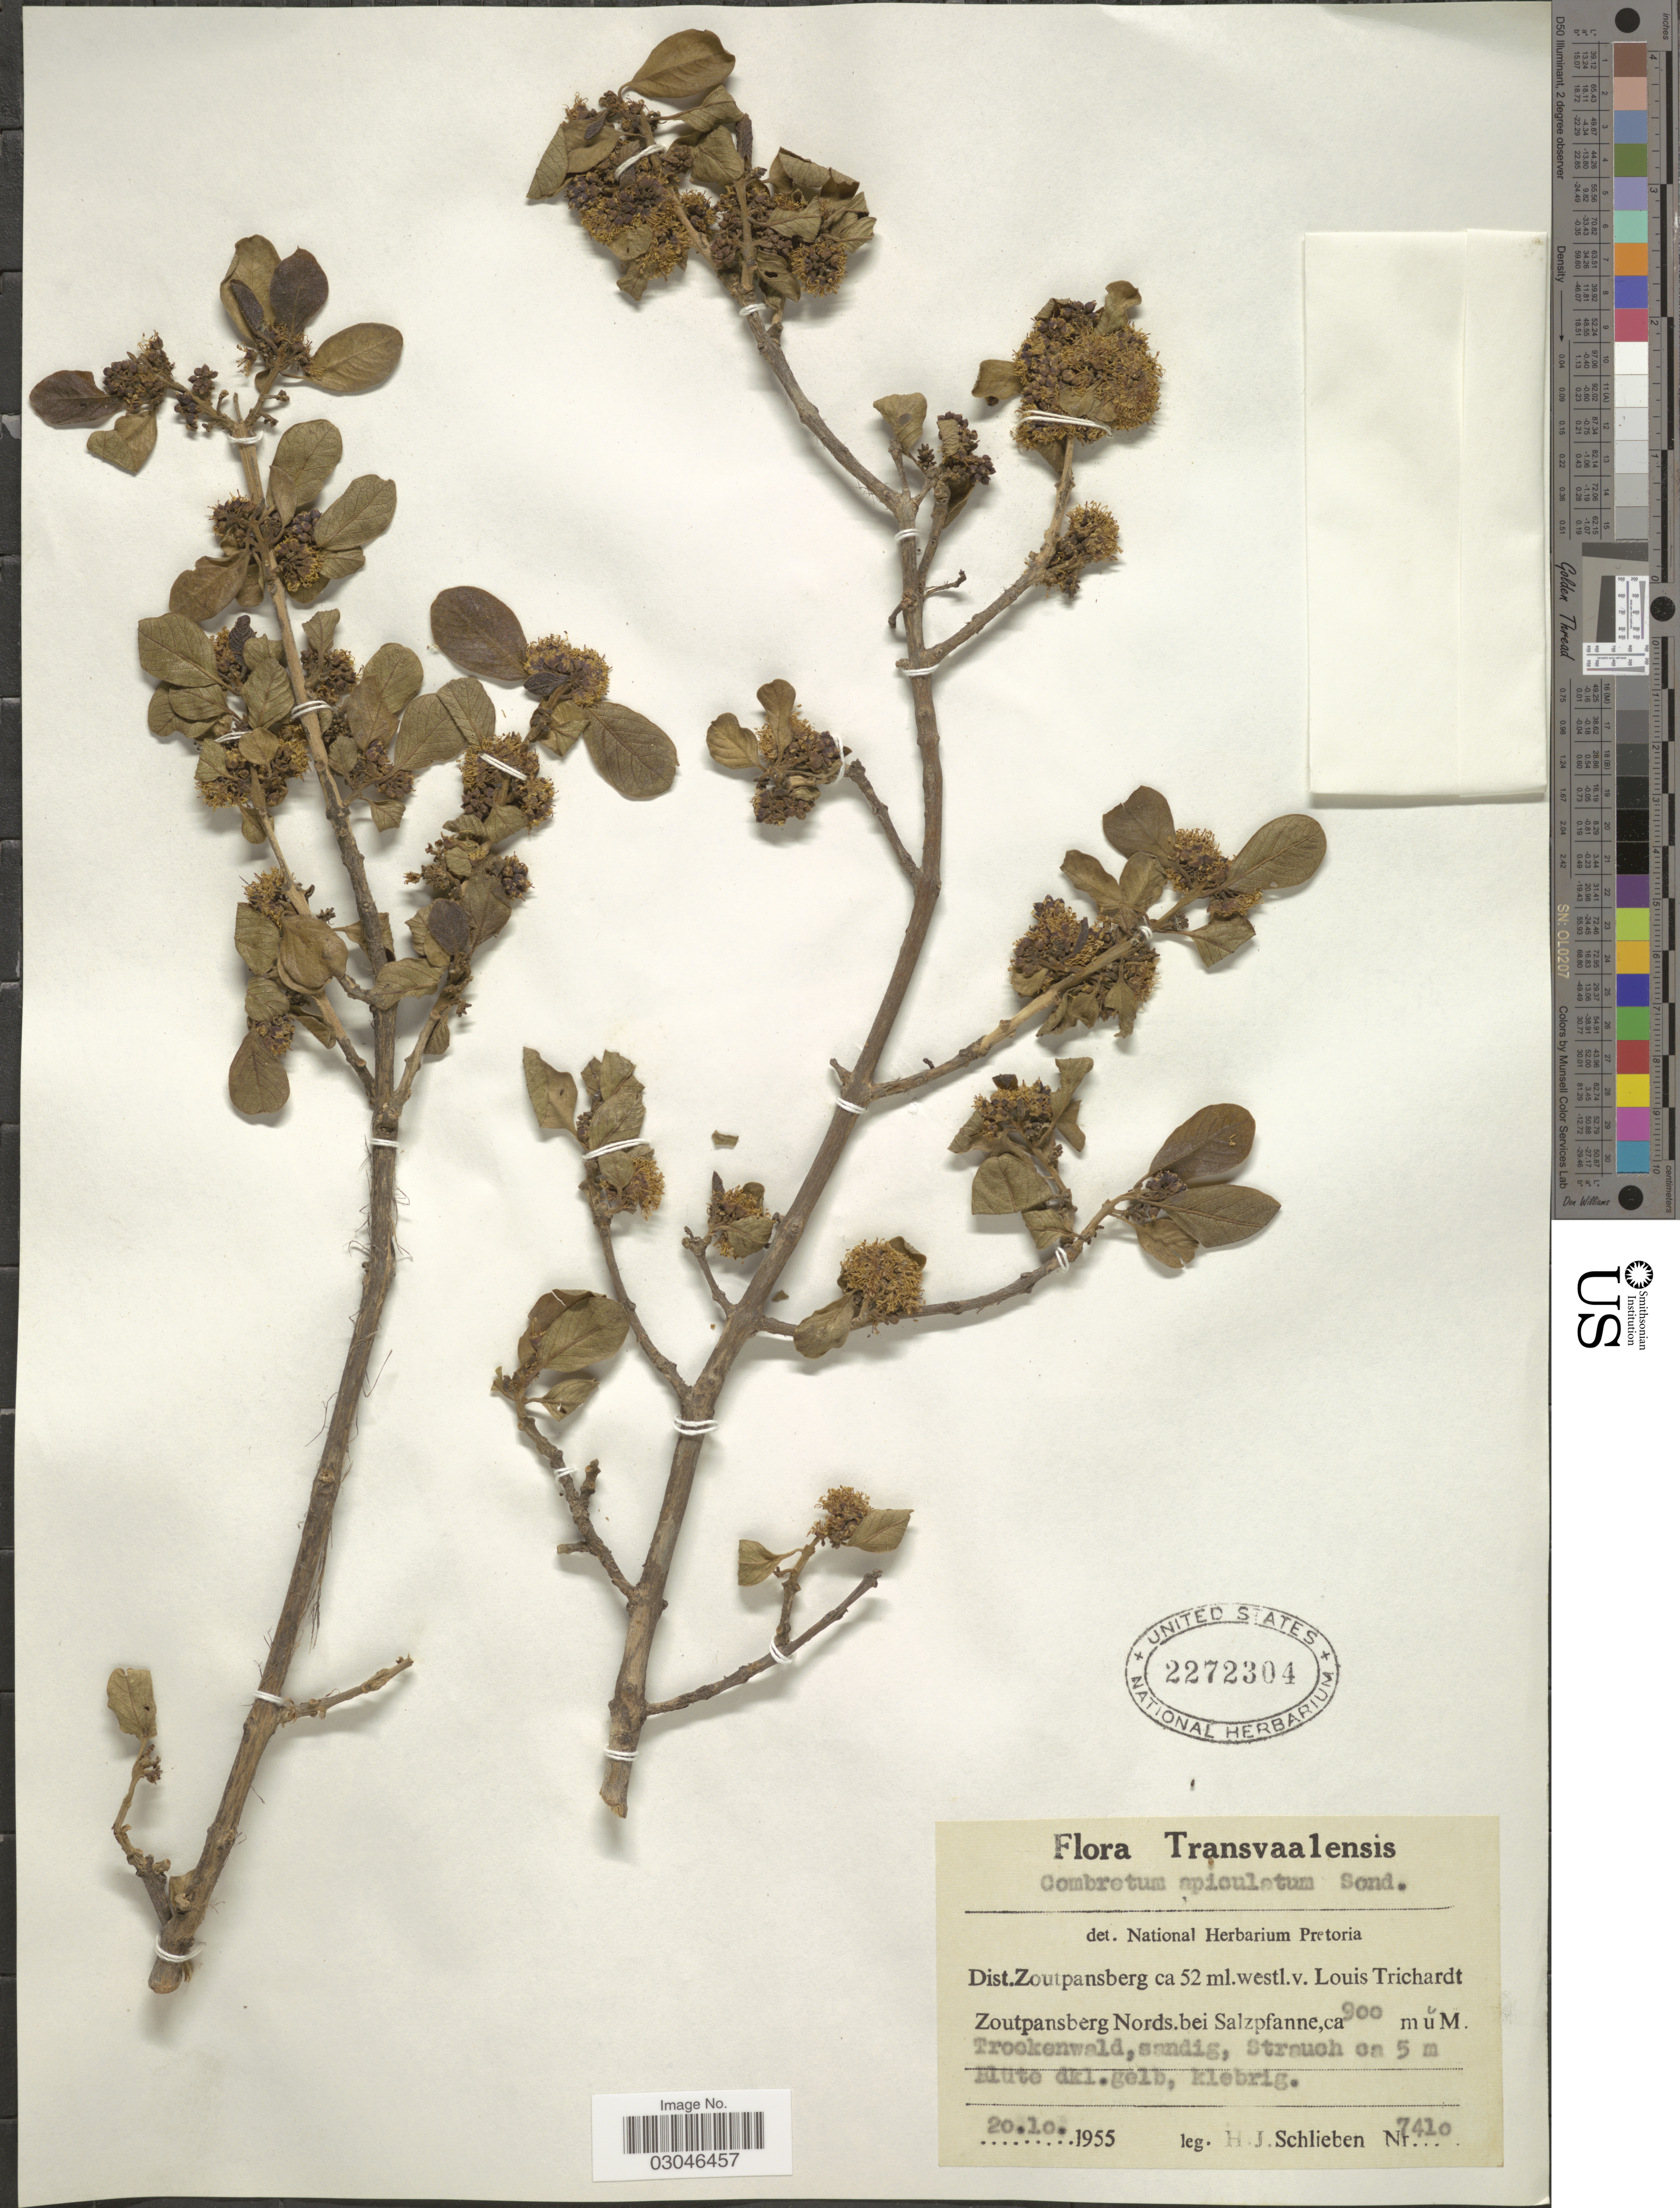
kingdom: Plantae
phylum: Tracheophyta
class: Magnoliopsida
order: Myrtales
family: Combretaceae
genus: Combretum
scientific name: Combretum apiculatum subsp. apiculatum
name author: Sond.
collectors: H. J. Schlieben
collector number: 7410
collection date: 1955-10-20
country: South Africa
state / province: Limpopo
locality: Transvaalensis. Dist. Zoutpansberg ca 52 ml.westl.v. Louis Trichardt Zoutpansberg Nords. bei Salzpfanne.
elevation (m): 900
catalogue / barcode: US 2272304